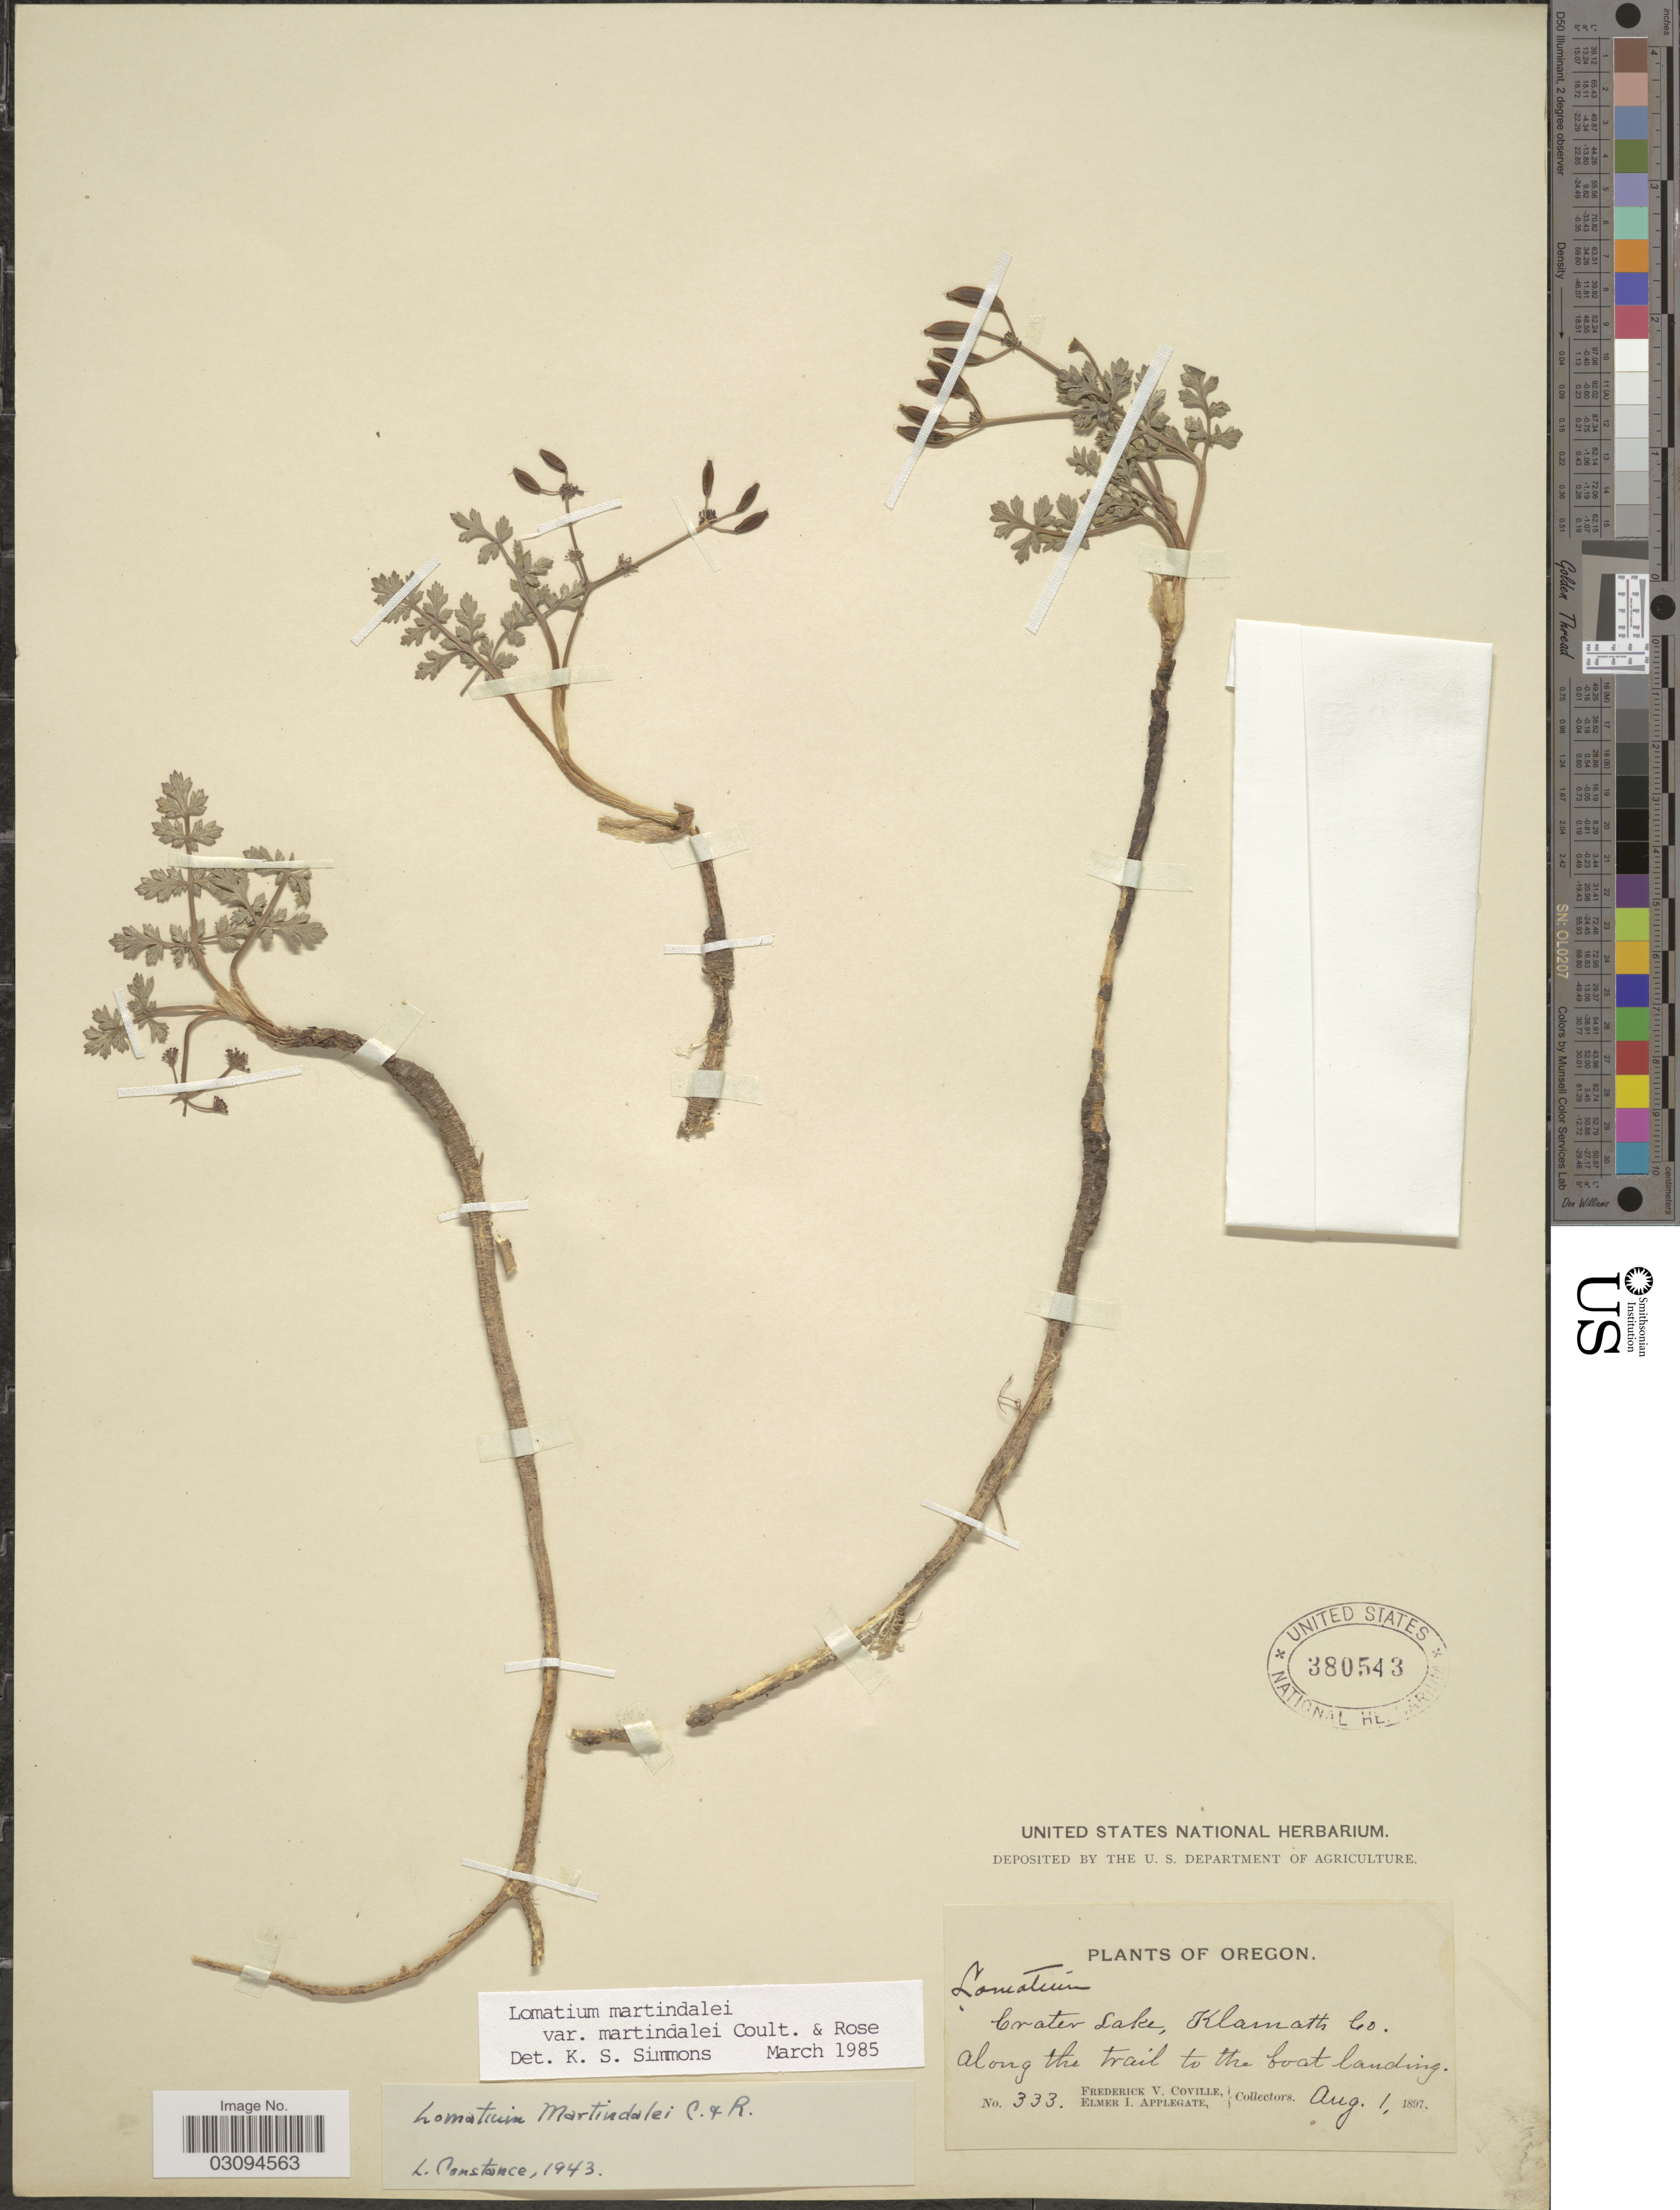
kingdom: Plantae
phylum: Tracheophyta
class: Magnoliopsida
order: Apiales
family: Apiaceae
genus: Lomatium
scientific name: Lomatium martindalei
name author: (J.M. Coult. & Rose) J.M. Coult. & Rose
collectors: F. V. Coville & E. I. Applegate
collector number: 333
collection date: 1897-08-01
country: United States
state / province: Oregon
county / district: Klamath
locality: Crater Lake, Klamath Co. Along the trail to the boat landing.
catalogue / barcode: US 380543